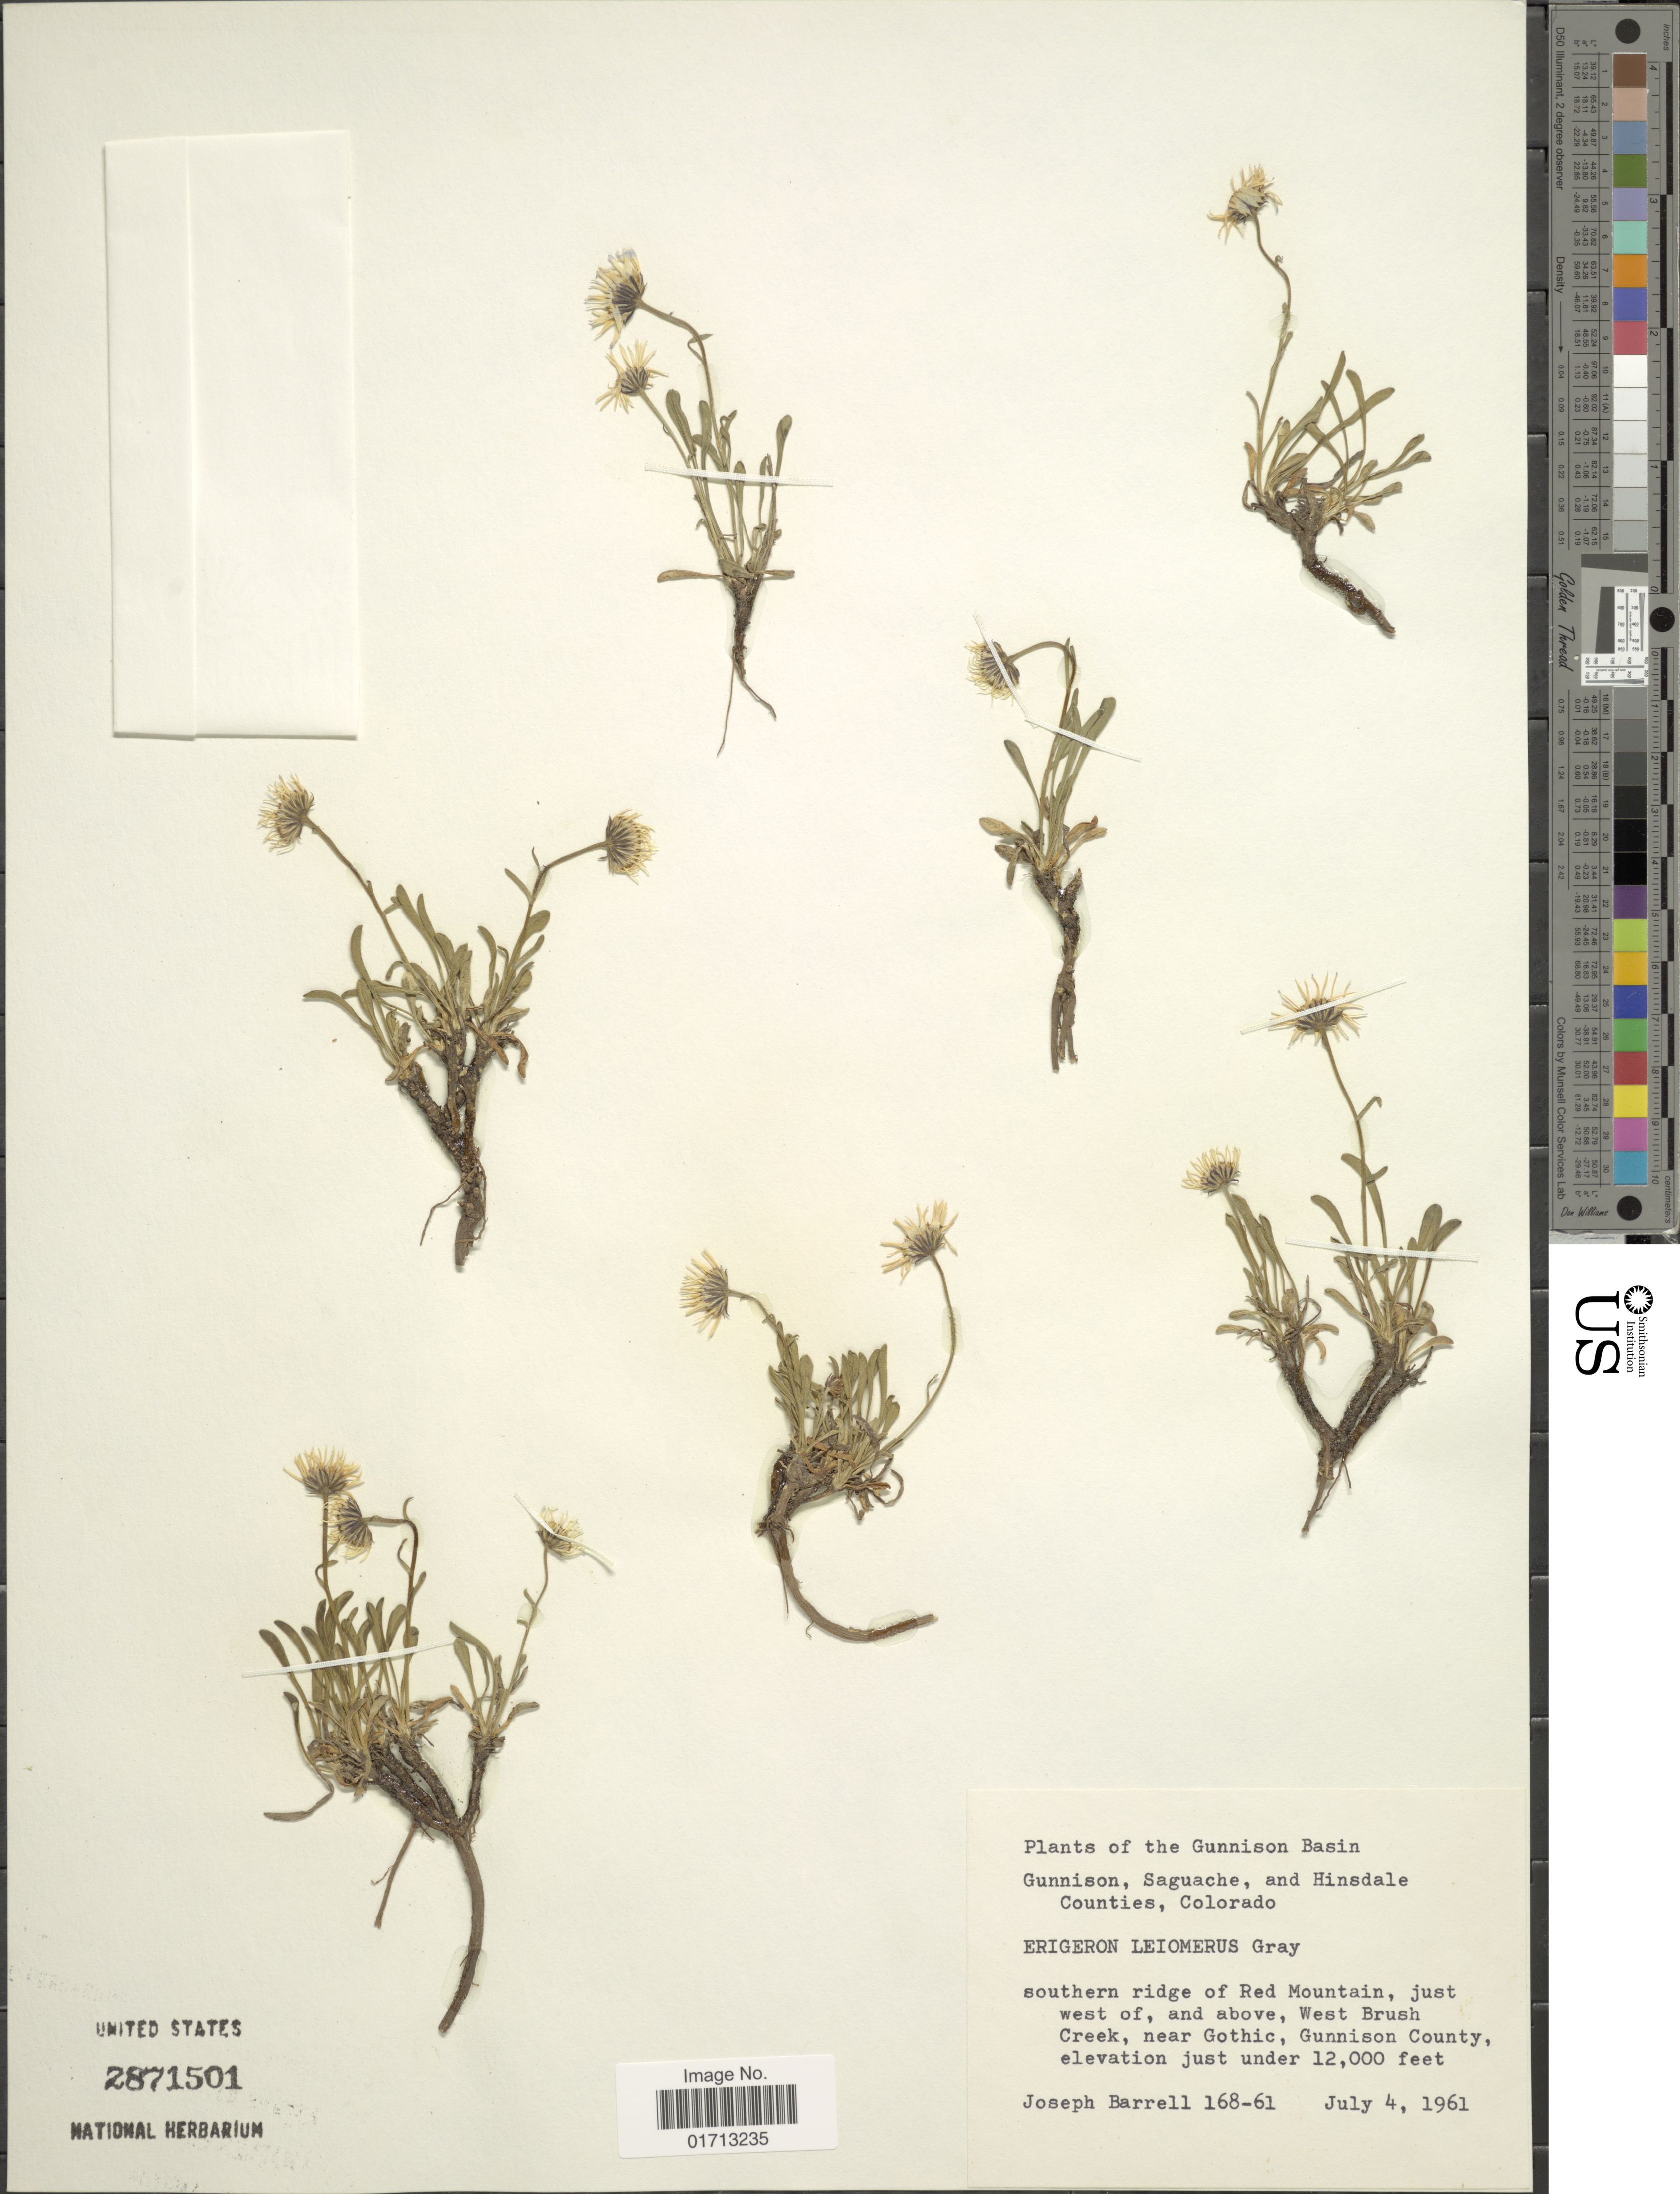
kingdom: Plantae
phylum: Tracheophyta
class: Magnoliopsida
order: Asterales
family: Asteraceae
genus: Erigeron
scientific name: Erigeron leiomerus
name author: A. Gray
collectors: J. Barrell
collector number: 168-61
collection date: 1961-07-04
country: United States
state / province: Colorado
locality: Gunnison Basin. southern ridge of Red Mountain, just west of, and above, West Brush Creek, near Gothic, Gunnison County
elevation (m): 3658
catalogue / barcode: US 2871501